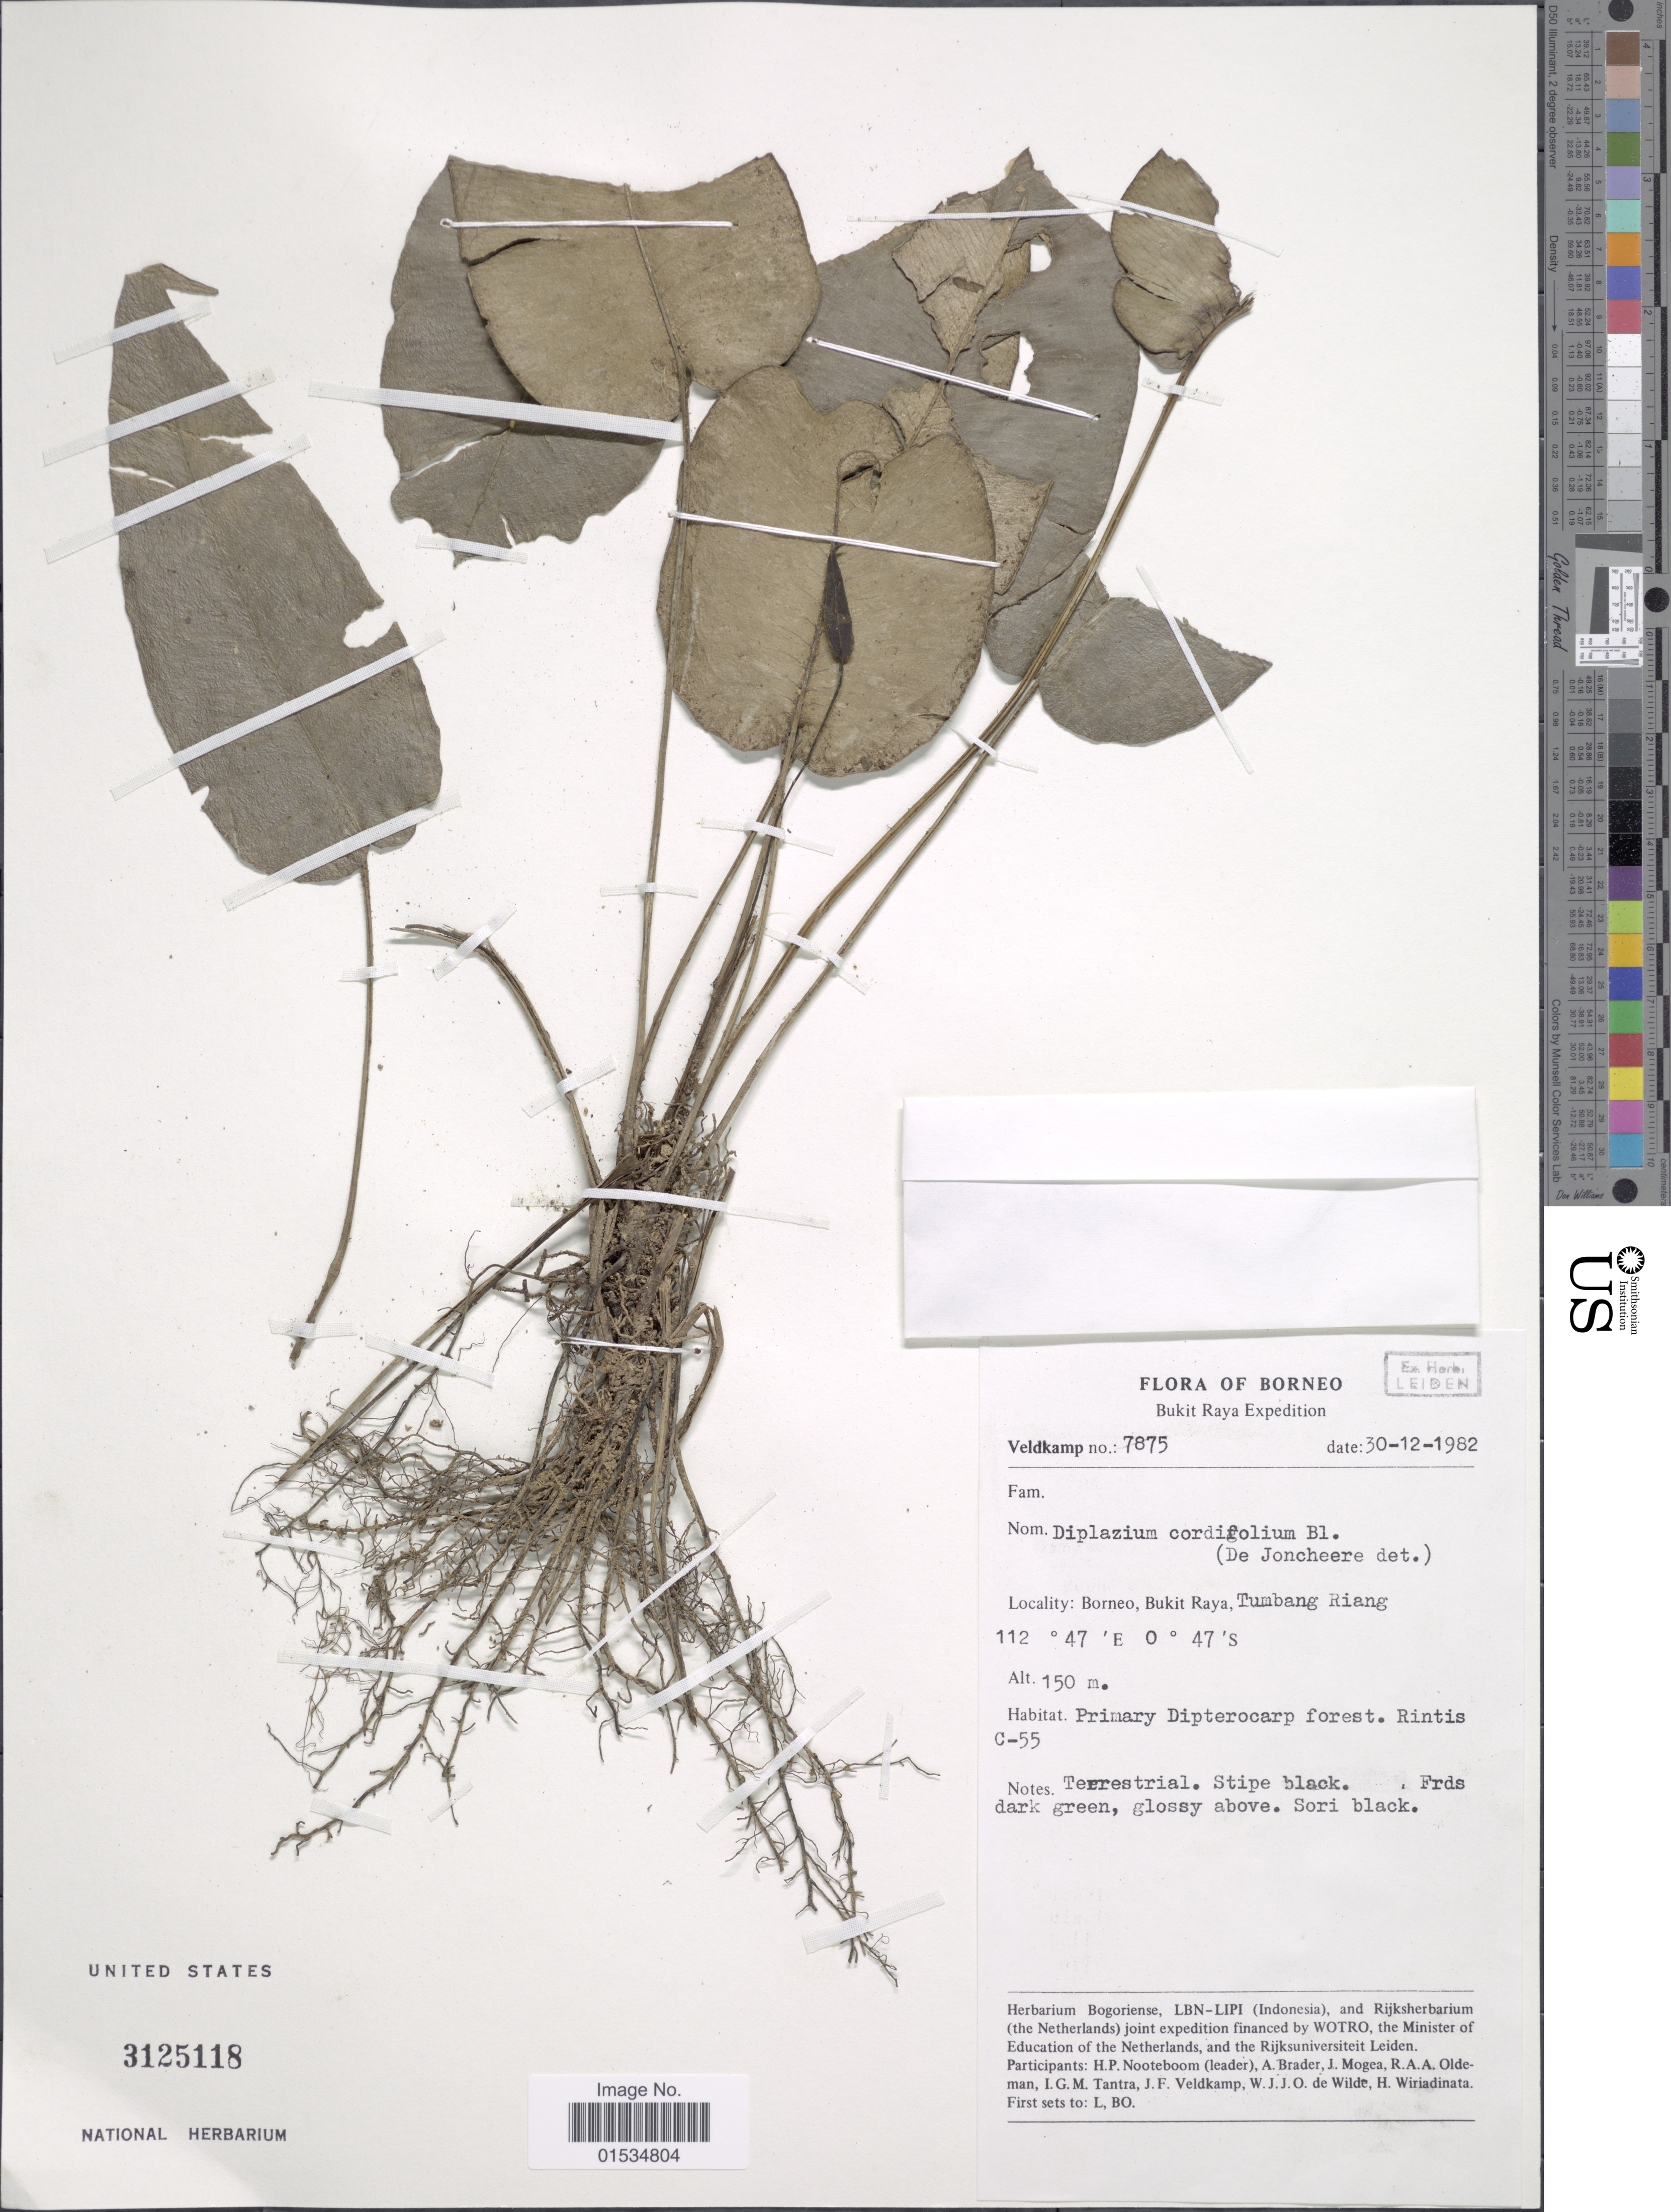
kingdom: Plantae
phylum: Tracheophyta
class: Polypodiopsida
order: Polypodiales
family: Athyriaceae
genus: Diplazium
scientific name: Diplazium cordifolium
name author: Blume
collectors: -. Veldkamp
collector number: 7875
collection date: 1982-12-30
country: Malaysia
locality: Borneo, Bukit Raya Expedition, Tumbang Riang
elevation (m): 150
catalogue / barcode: US 3125118